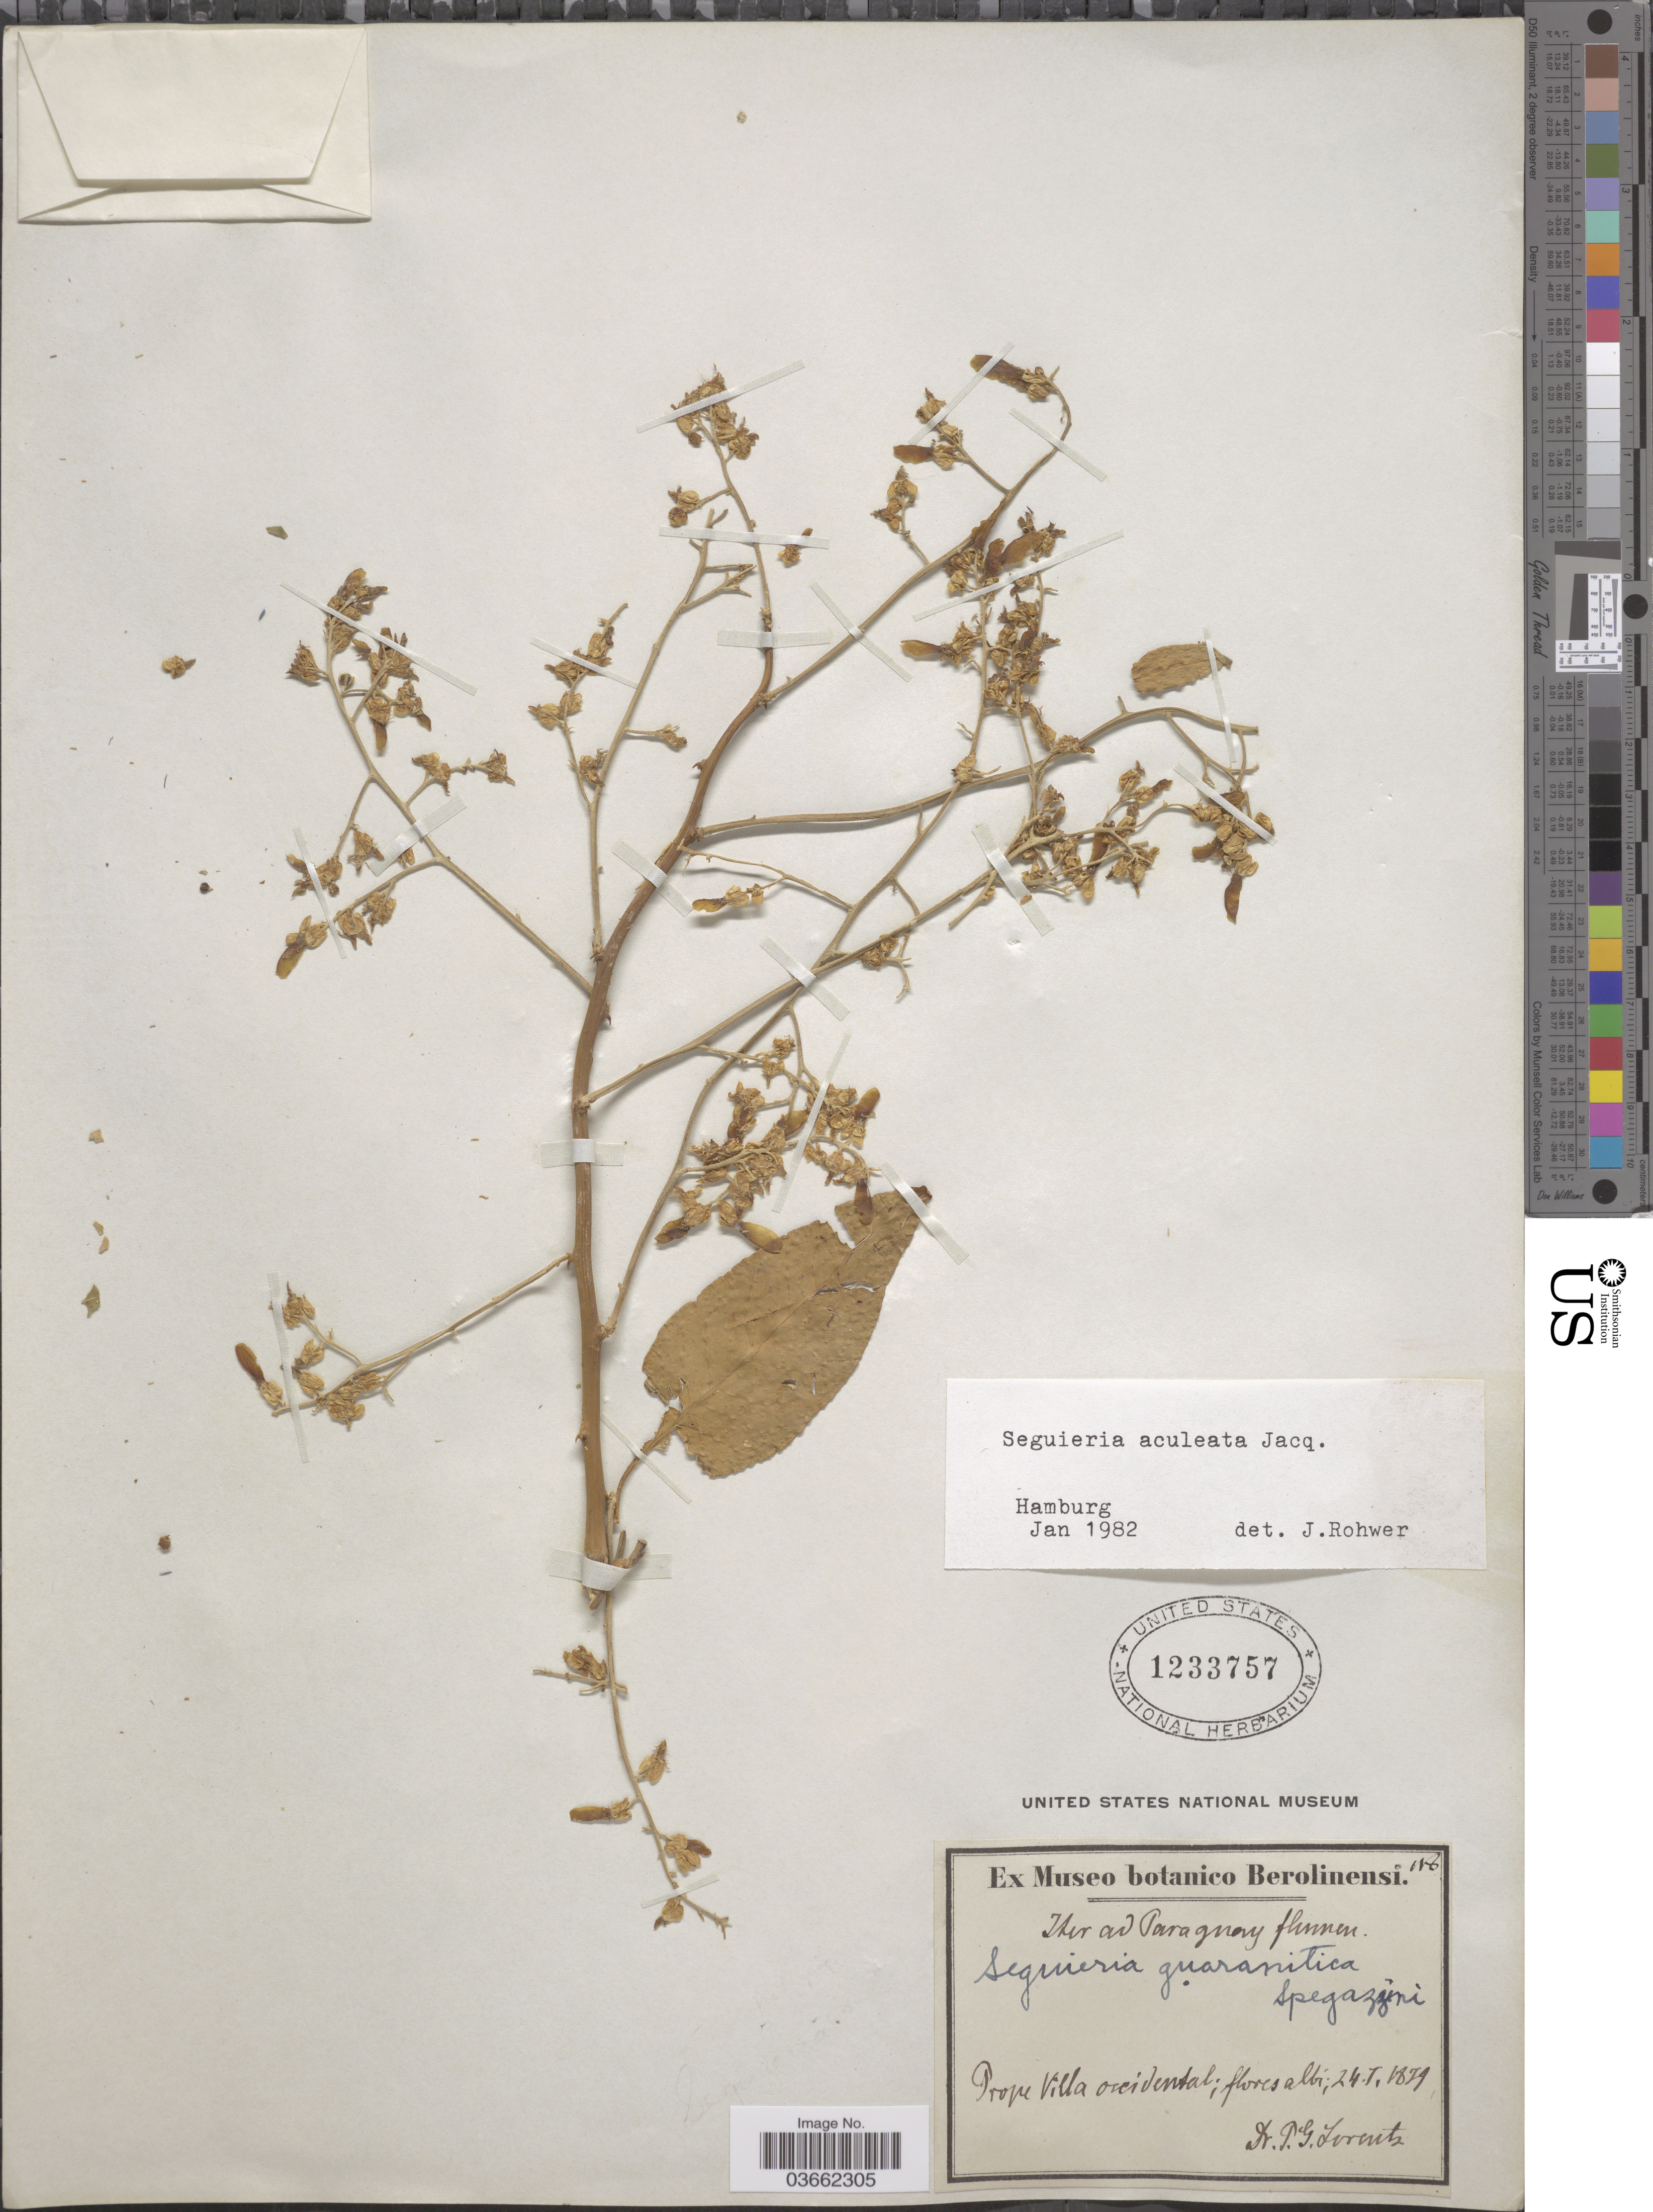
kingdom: Plantae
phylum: Tracheophyta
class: Magnoliopsida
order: Caryophyllales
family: Phytolaccaceae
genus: Seguieria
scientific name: Seguieria aculeata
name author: Jacq.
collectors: P. G. Lorentz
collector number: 118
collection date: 1879-01-24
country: Paraguay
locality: Ad Paraguay flumen. Prope Villa occidental.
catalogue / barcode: US 1233757